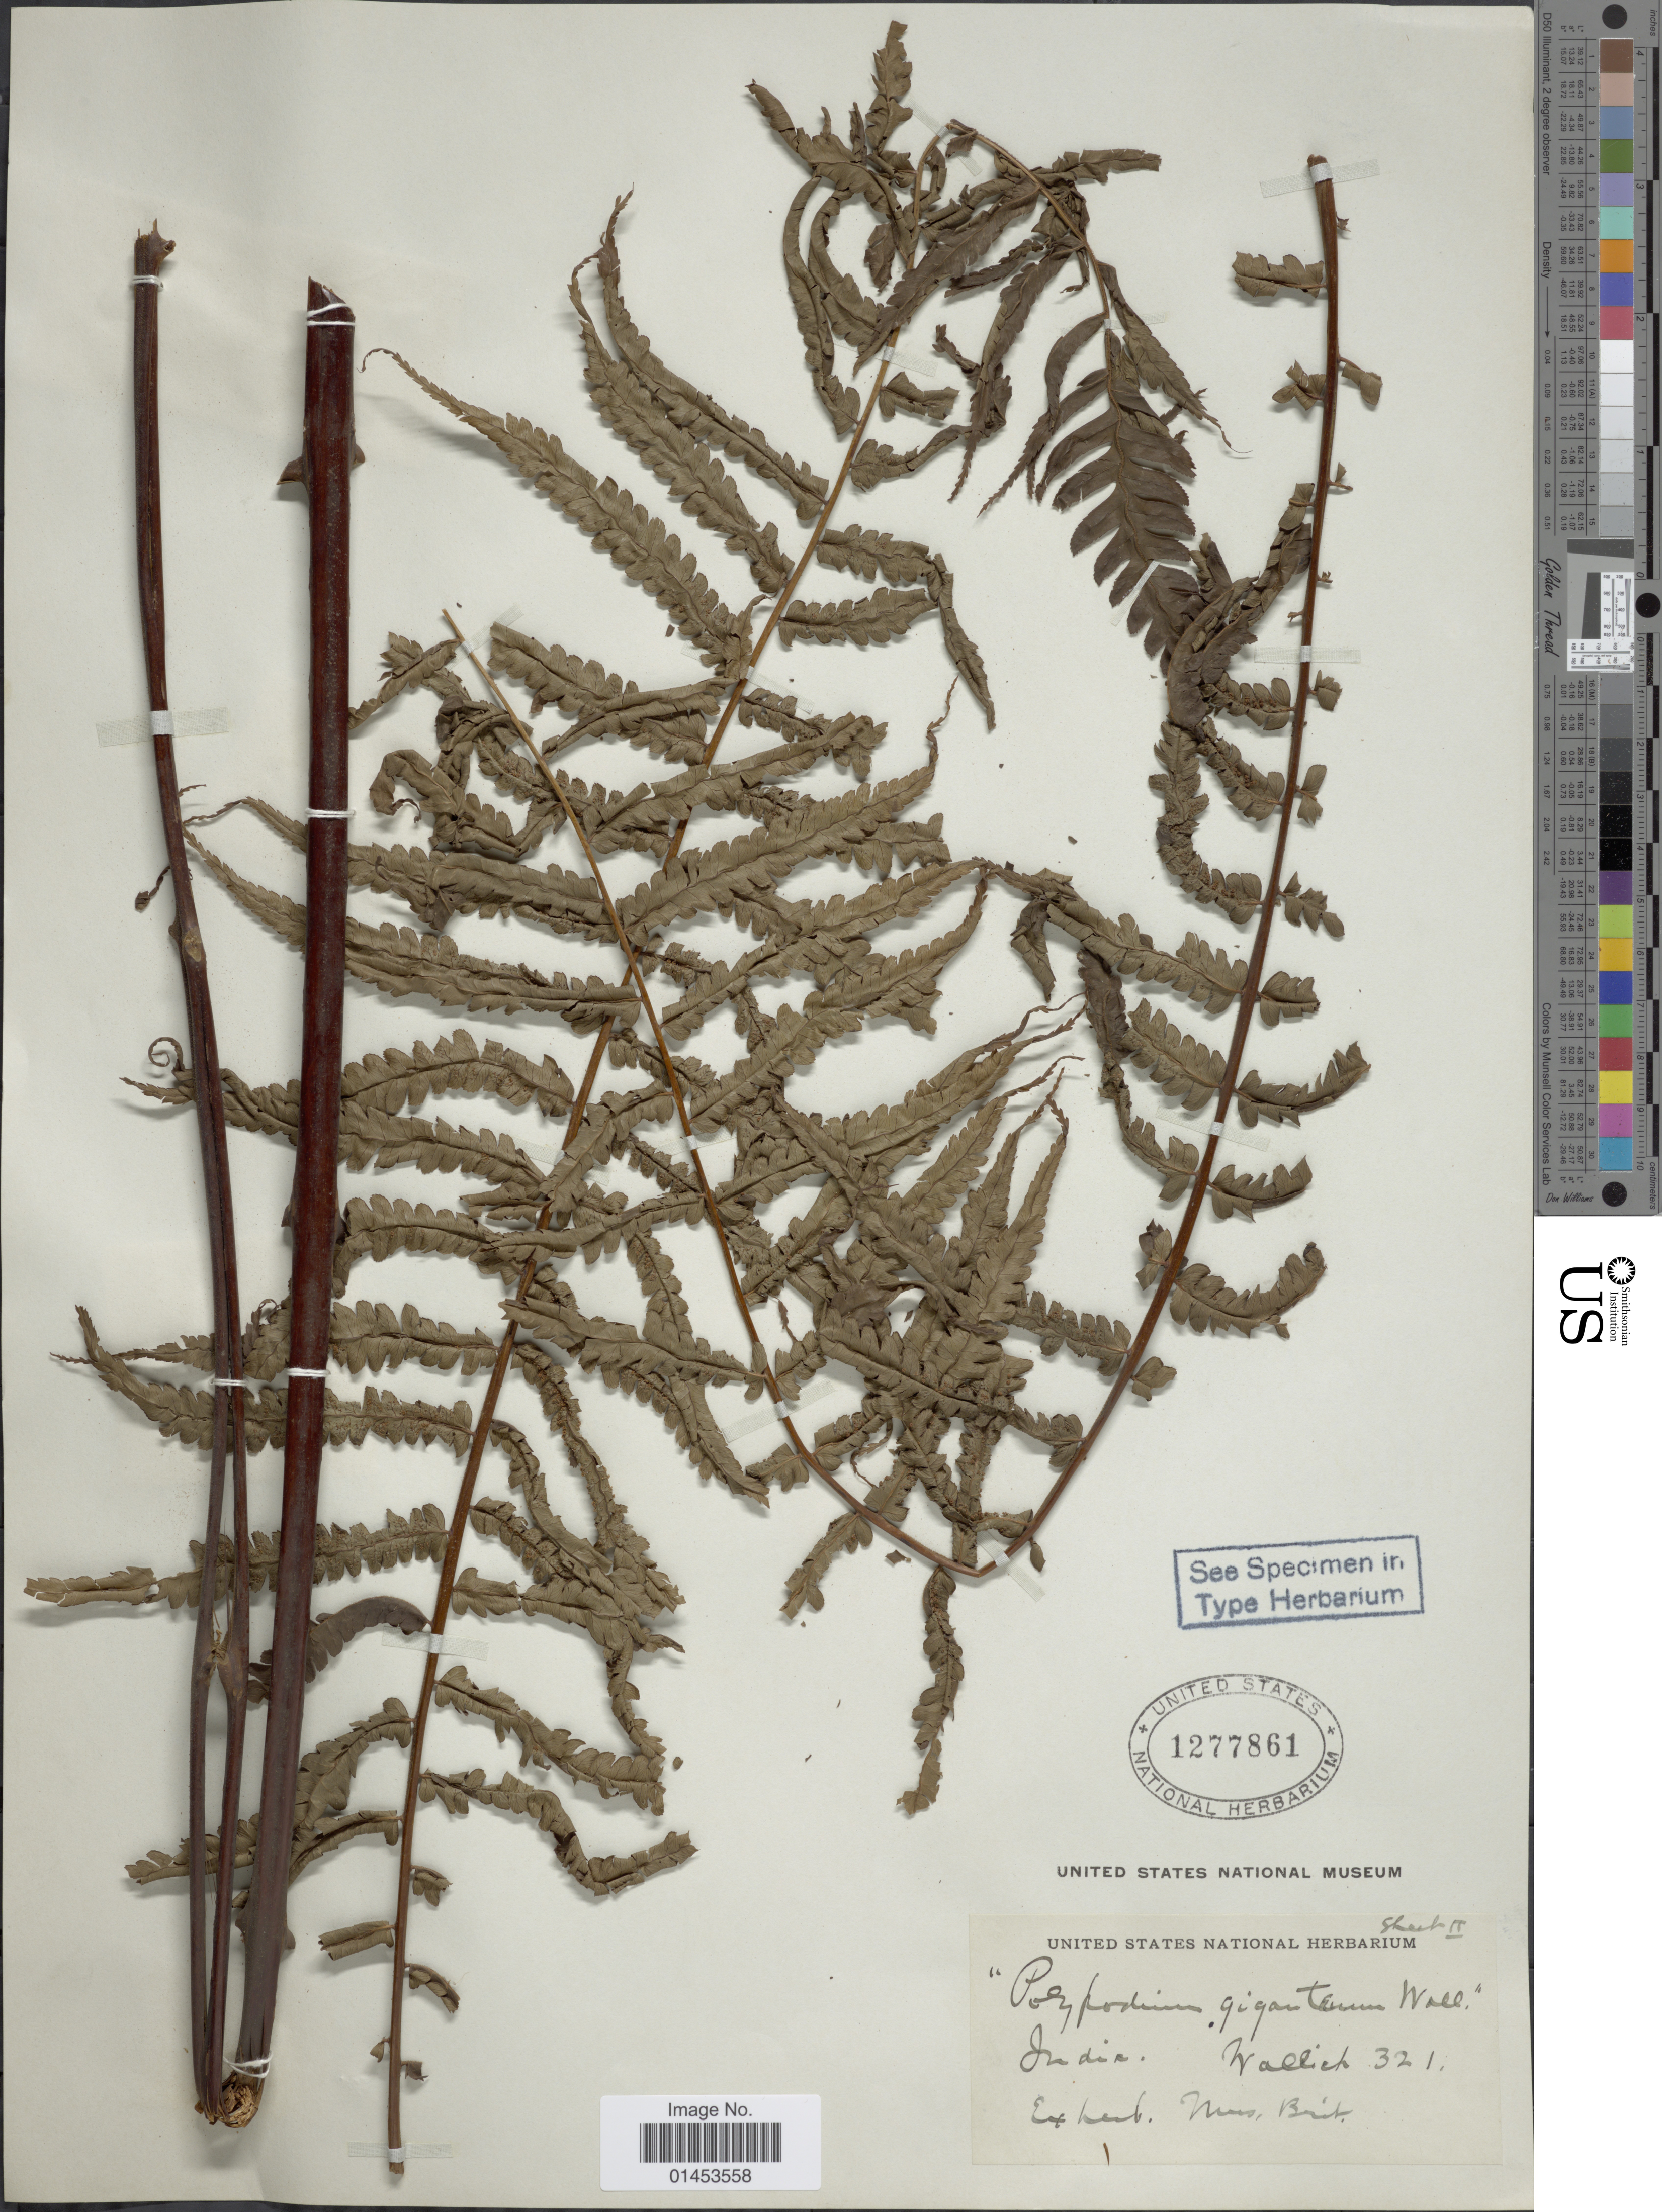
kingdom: Plantae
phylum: Tracheophyta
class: Polypodiopsida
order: Cyatheales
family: Cyatheaceae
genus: Cyathea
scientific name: Cyathea gigantea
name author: (Wall. ex Hook.) Holttum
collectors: -- Wallich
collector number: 321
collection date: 1821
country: India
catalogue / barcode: US 1277861